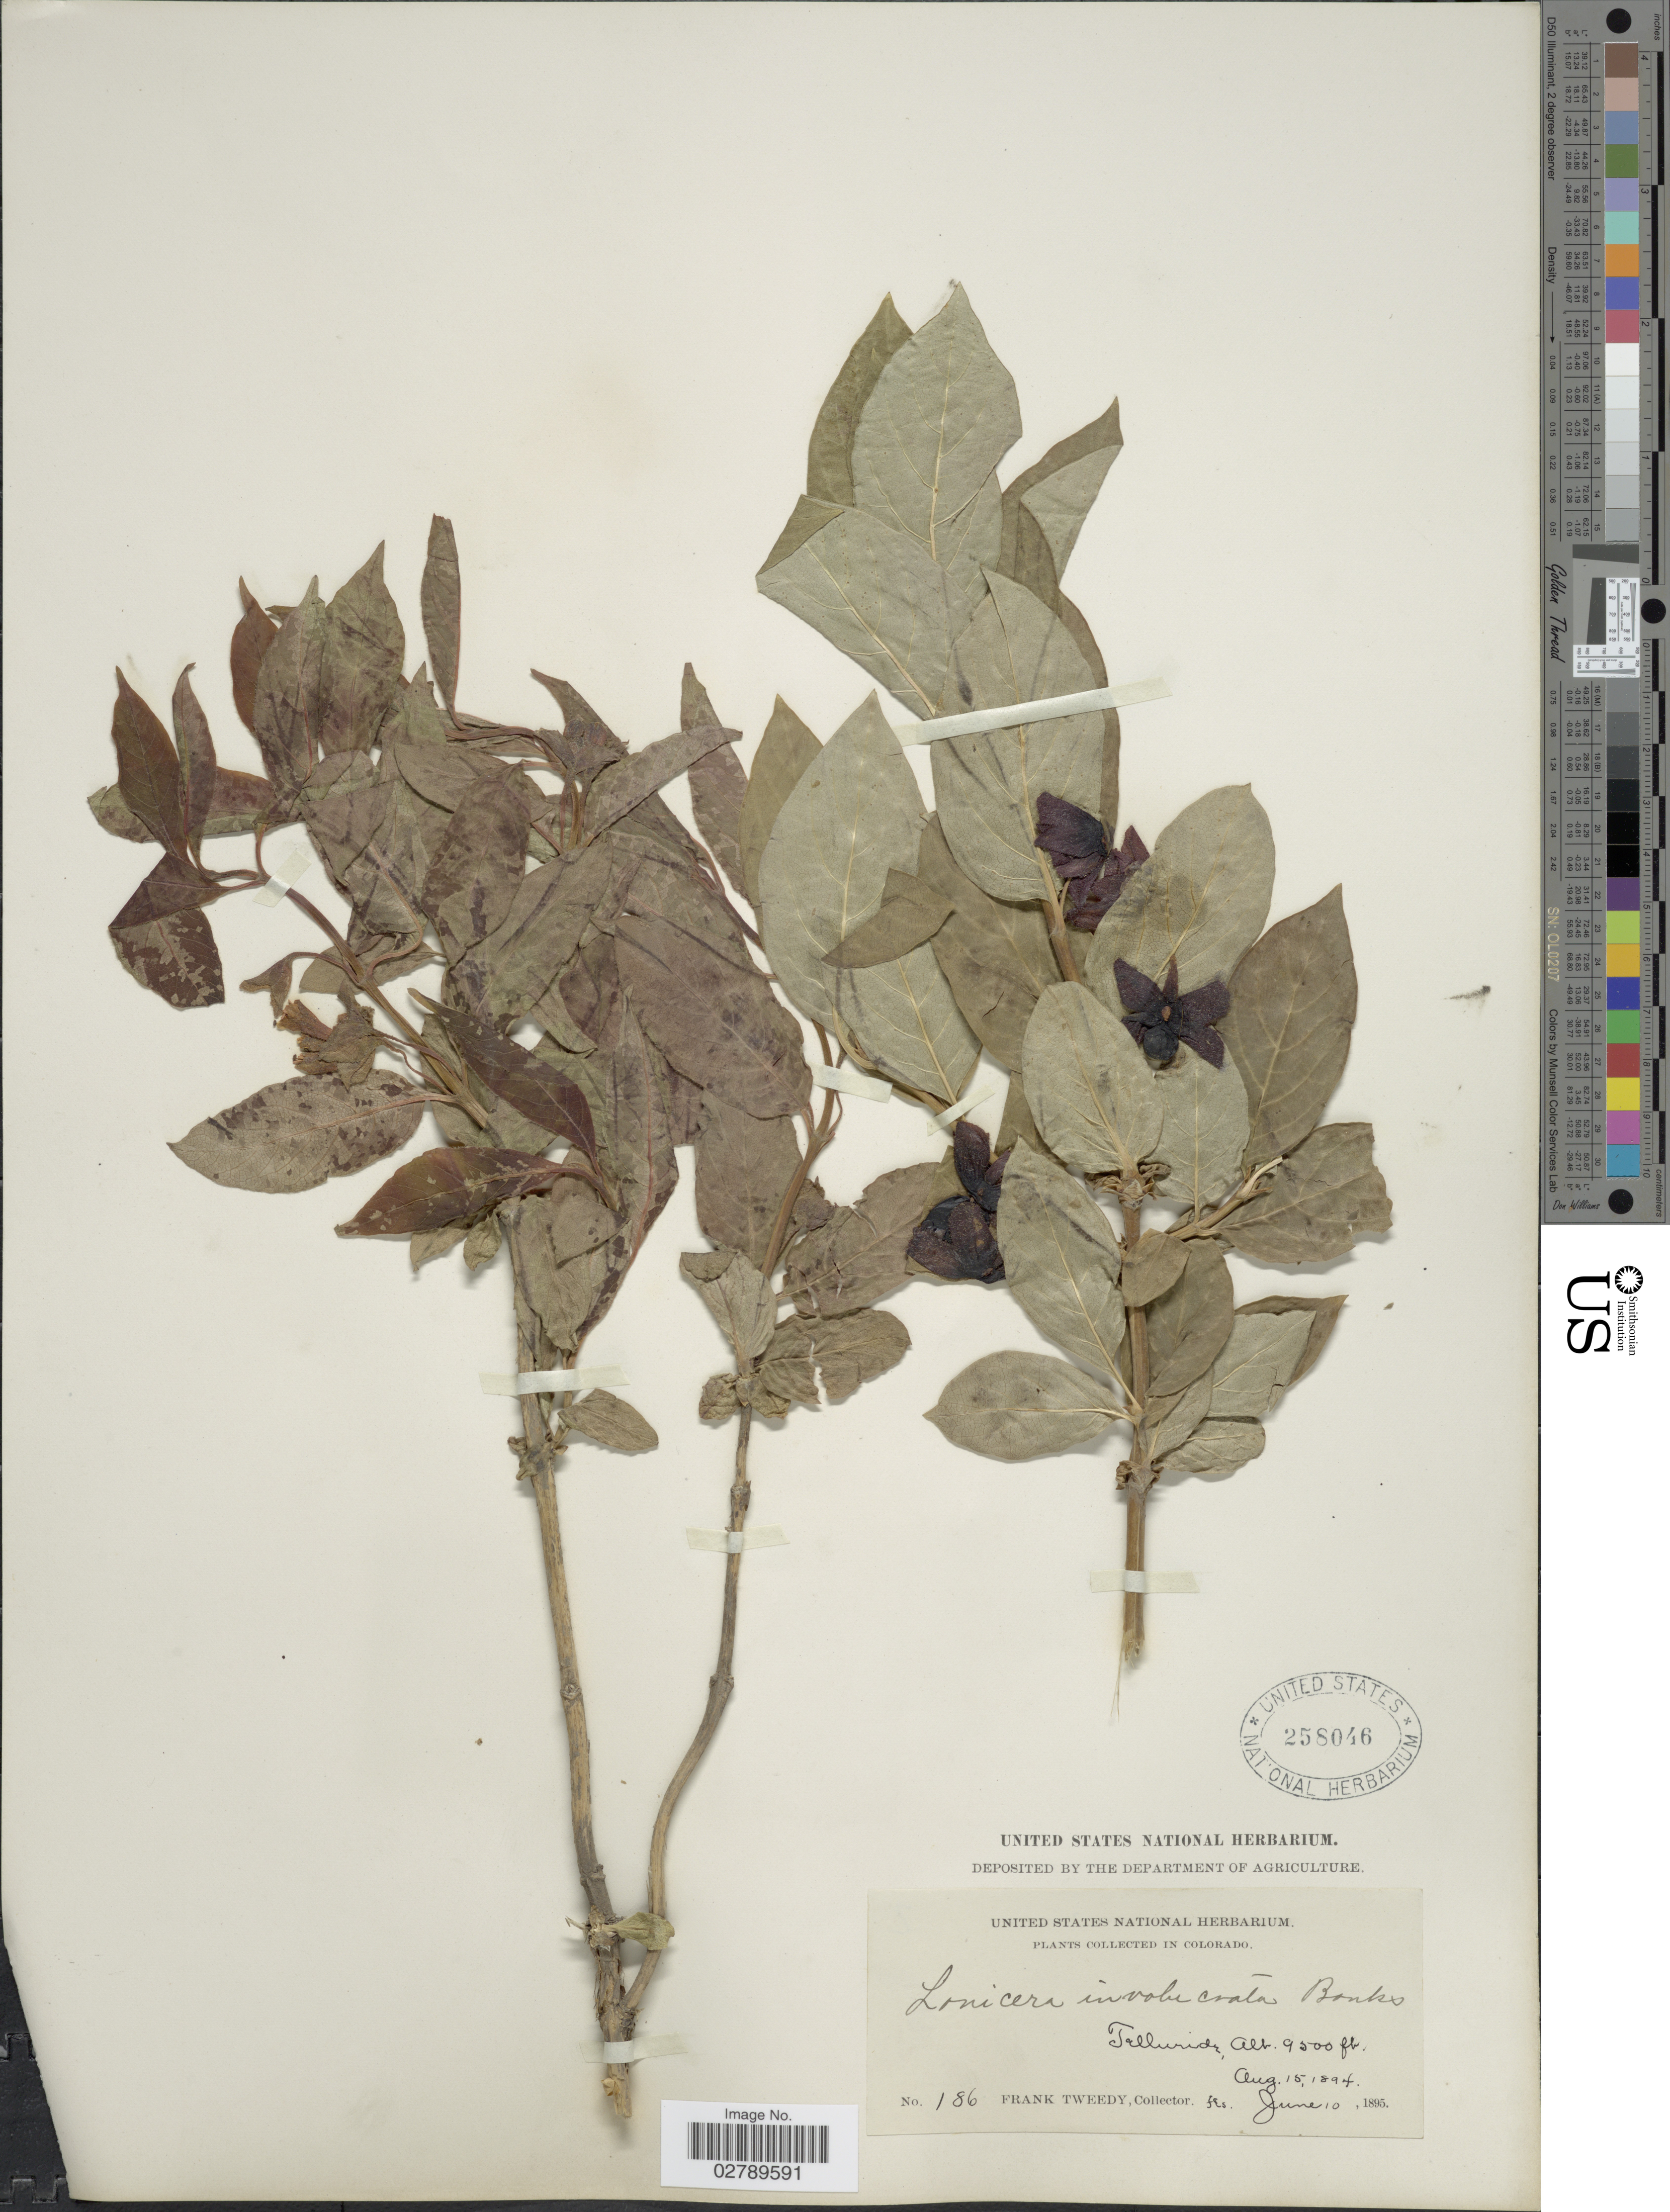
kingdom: Plantae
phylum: Tracheophyta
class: Magnoliopsida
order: Dipsacales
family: Caprifoliaceae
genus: Lonicera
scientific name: Lonicera involucrata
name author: (Richardson) Banks ex Spreng.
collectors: F. Tweedy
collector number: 186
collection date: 1894-08-15/1895-06-10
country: United States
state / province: Colorado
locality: Telluride.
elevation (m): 2896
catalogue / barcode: US 258046